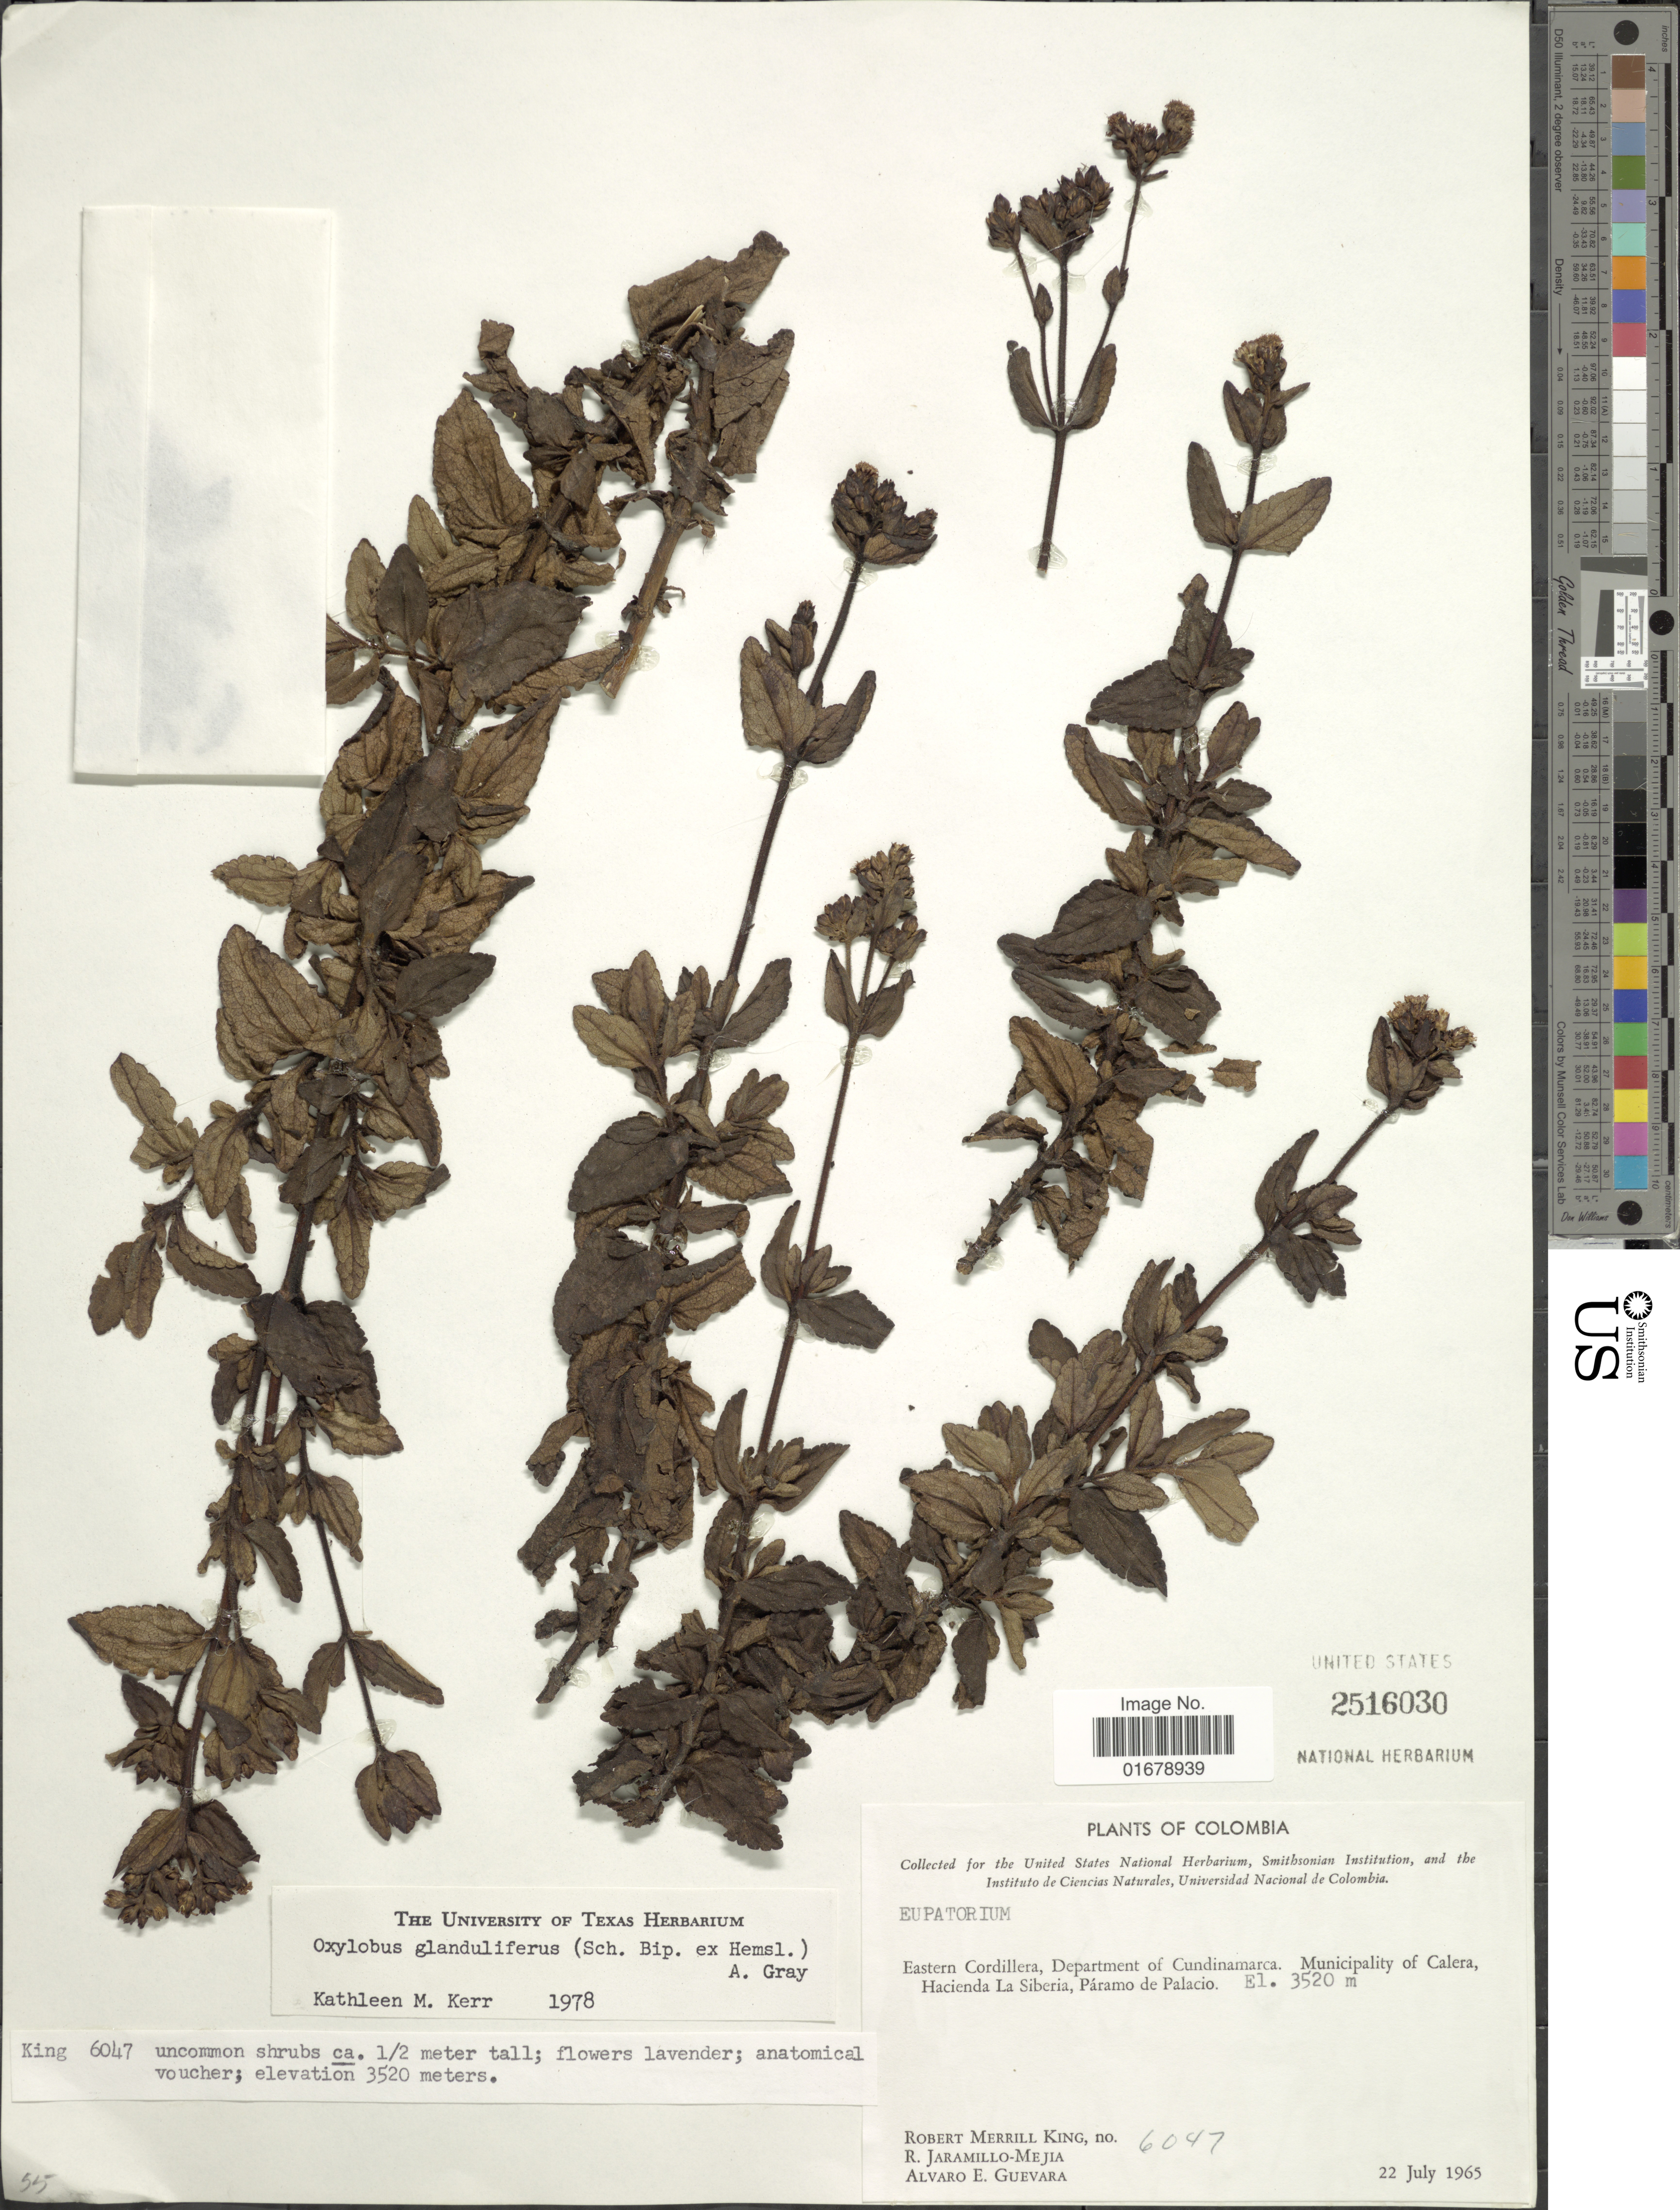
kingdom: Plantae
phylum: Tracheophyta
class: Magnoliopsida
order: Asterales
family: Asteraceae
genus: Oxylobus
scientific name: Oxylobus glanduliferus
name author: (Sch. Bip.) A. Gray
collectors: R. M. King, R. Jaramillo M. & A. E. Guevara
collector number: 6047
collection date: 1965-07-22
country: Colombia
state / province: Cundinamarca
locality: Colombia. Eastern Cordillera, Department of Cundinamarca. Municipality of Calera, Hacienda La Siberia, Paramo de Palacio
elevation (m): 3520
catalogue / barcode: US 2516030